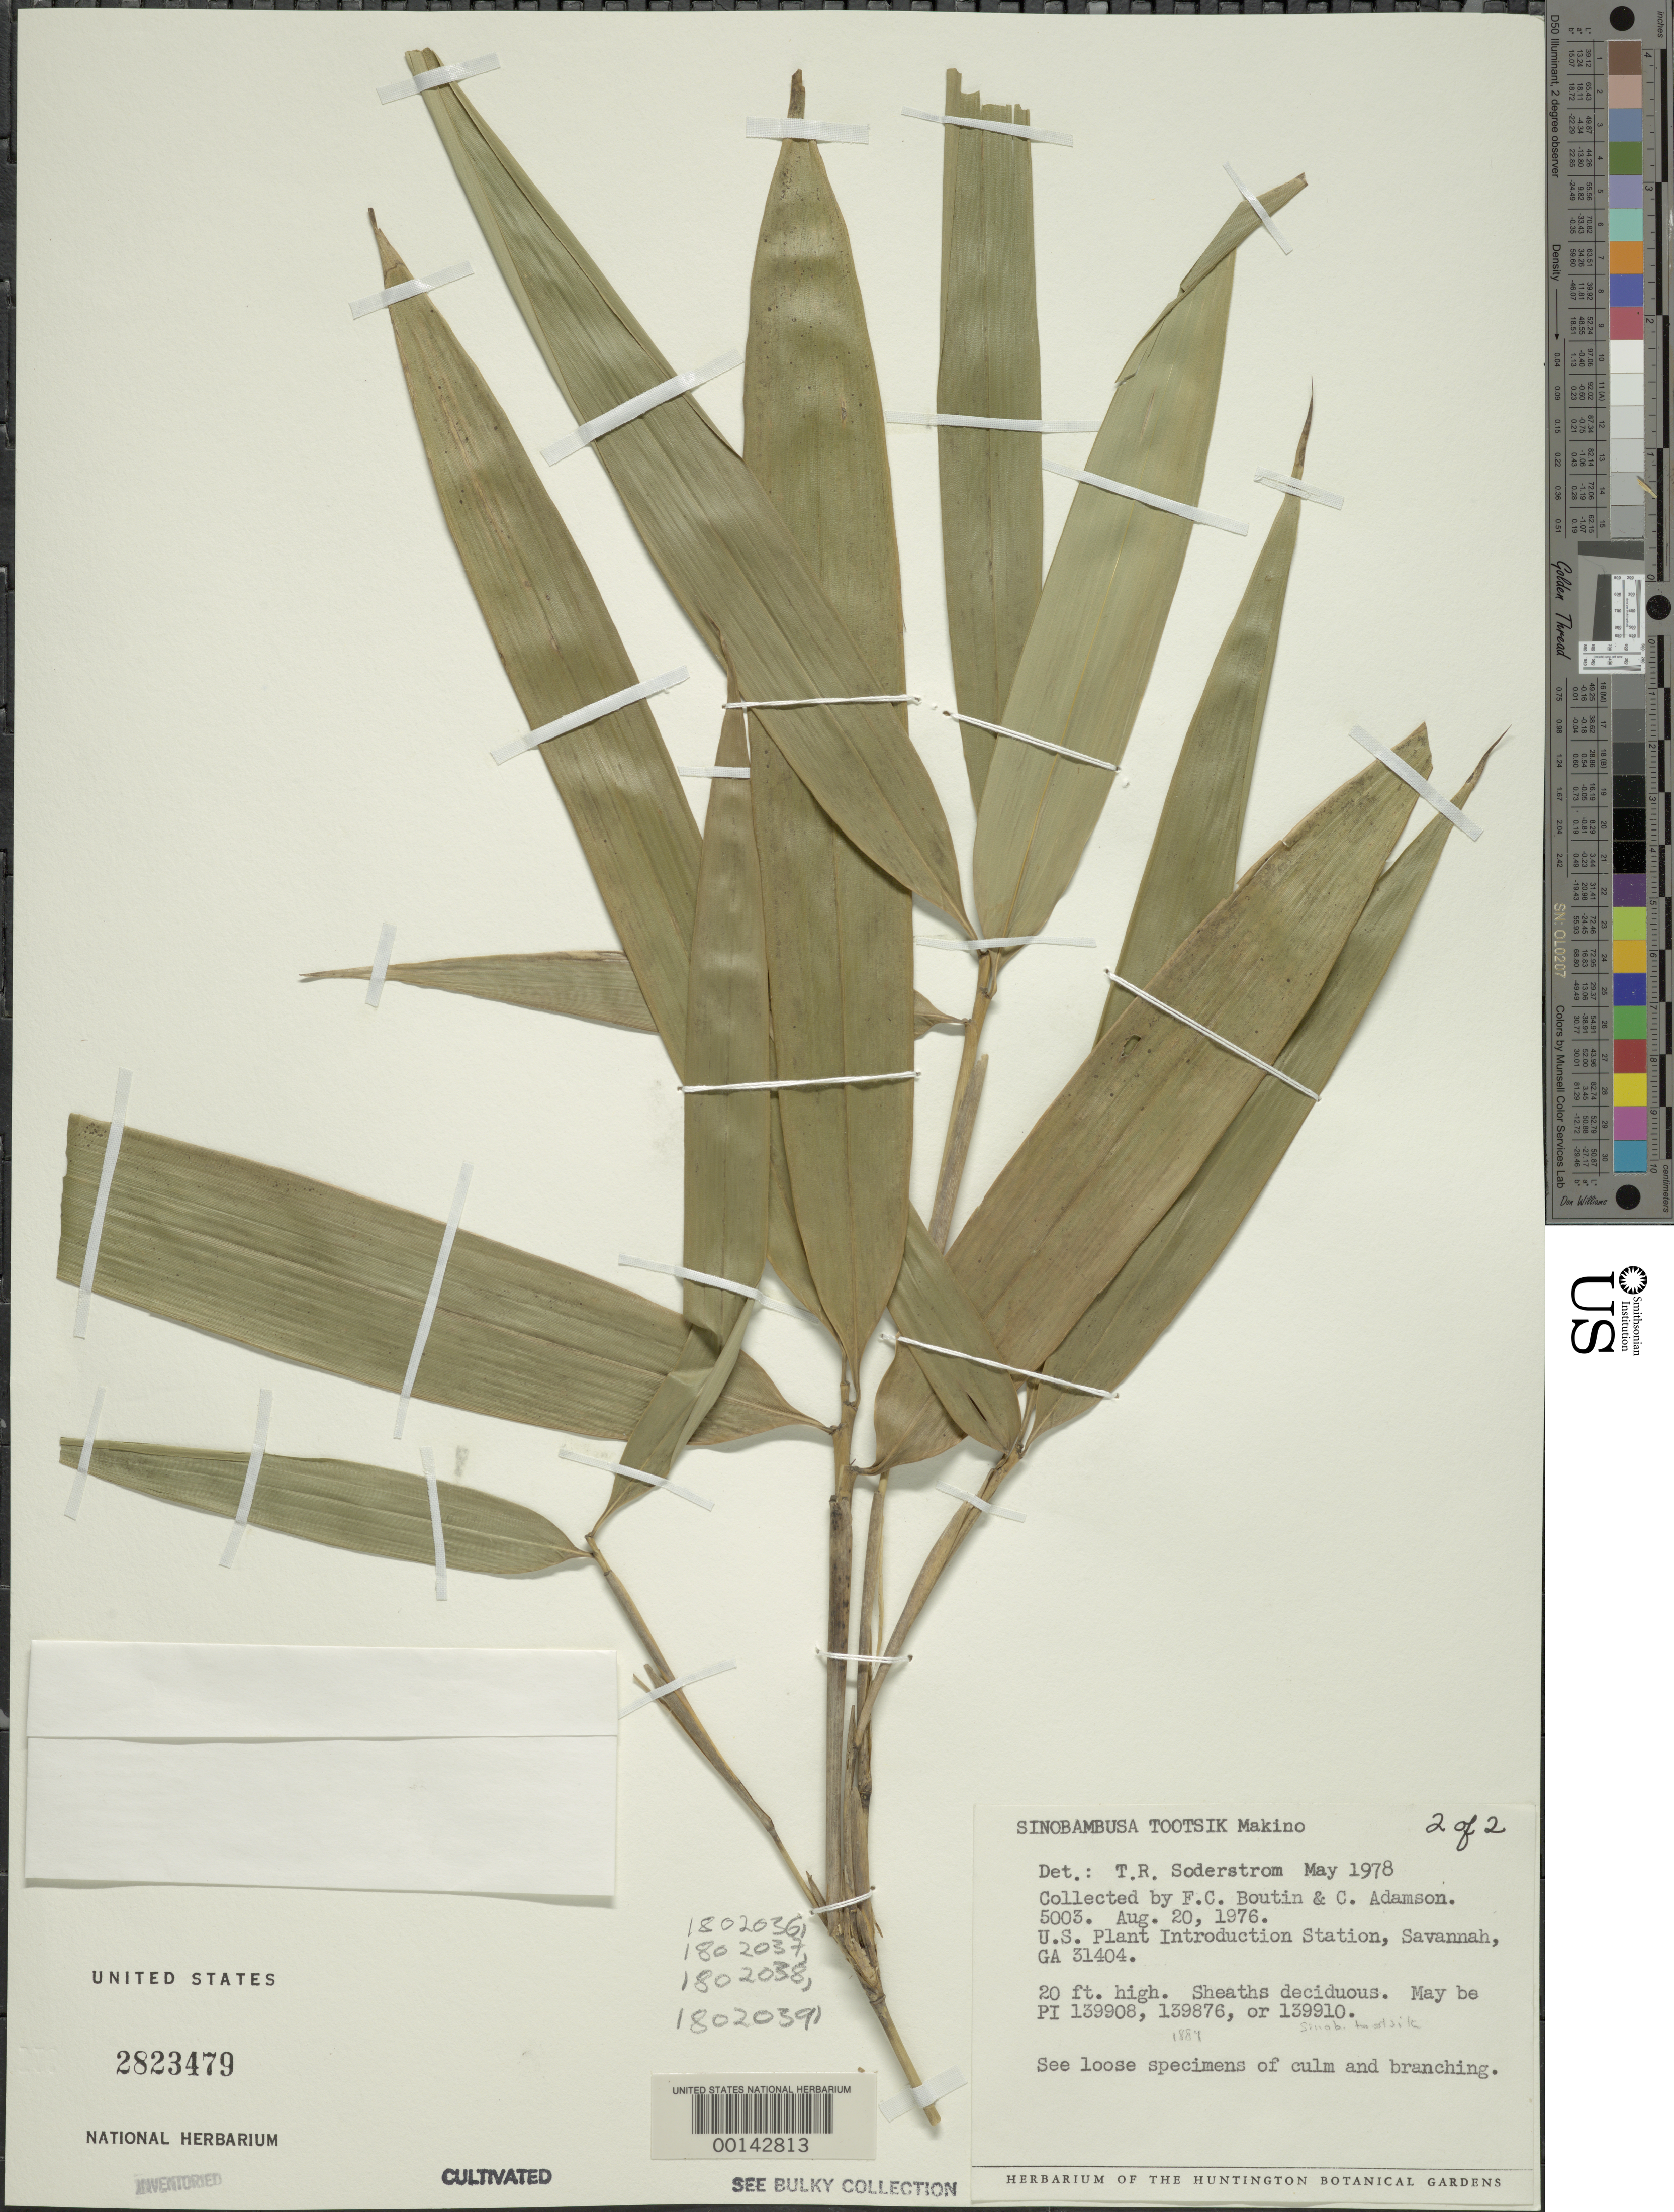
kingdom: Plantae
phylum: Tracheophyta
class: Liliopsida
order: Poales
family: Poaceae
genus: Sinobambusa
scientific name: Sinobambusa tootsik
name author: Makino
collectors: F. Boutin & C. Adamson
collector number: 5003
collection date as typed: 20 Aug 1976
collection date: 1976-08-20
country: United States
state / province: Georgia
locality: Savannah usda pi stat.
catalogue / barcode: US 2823479